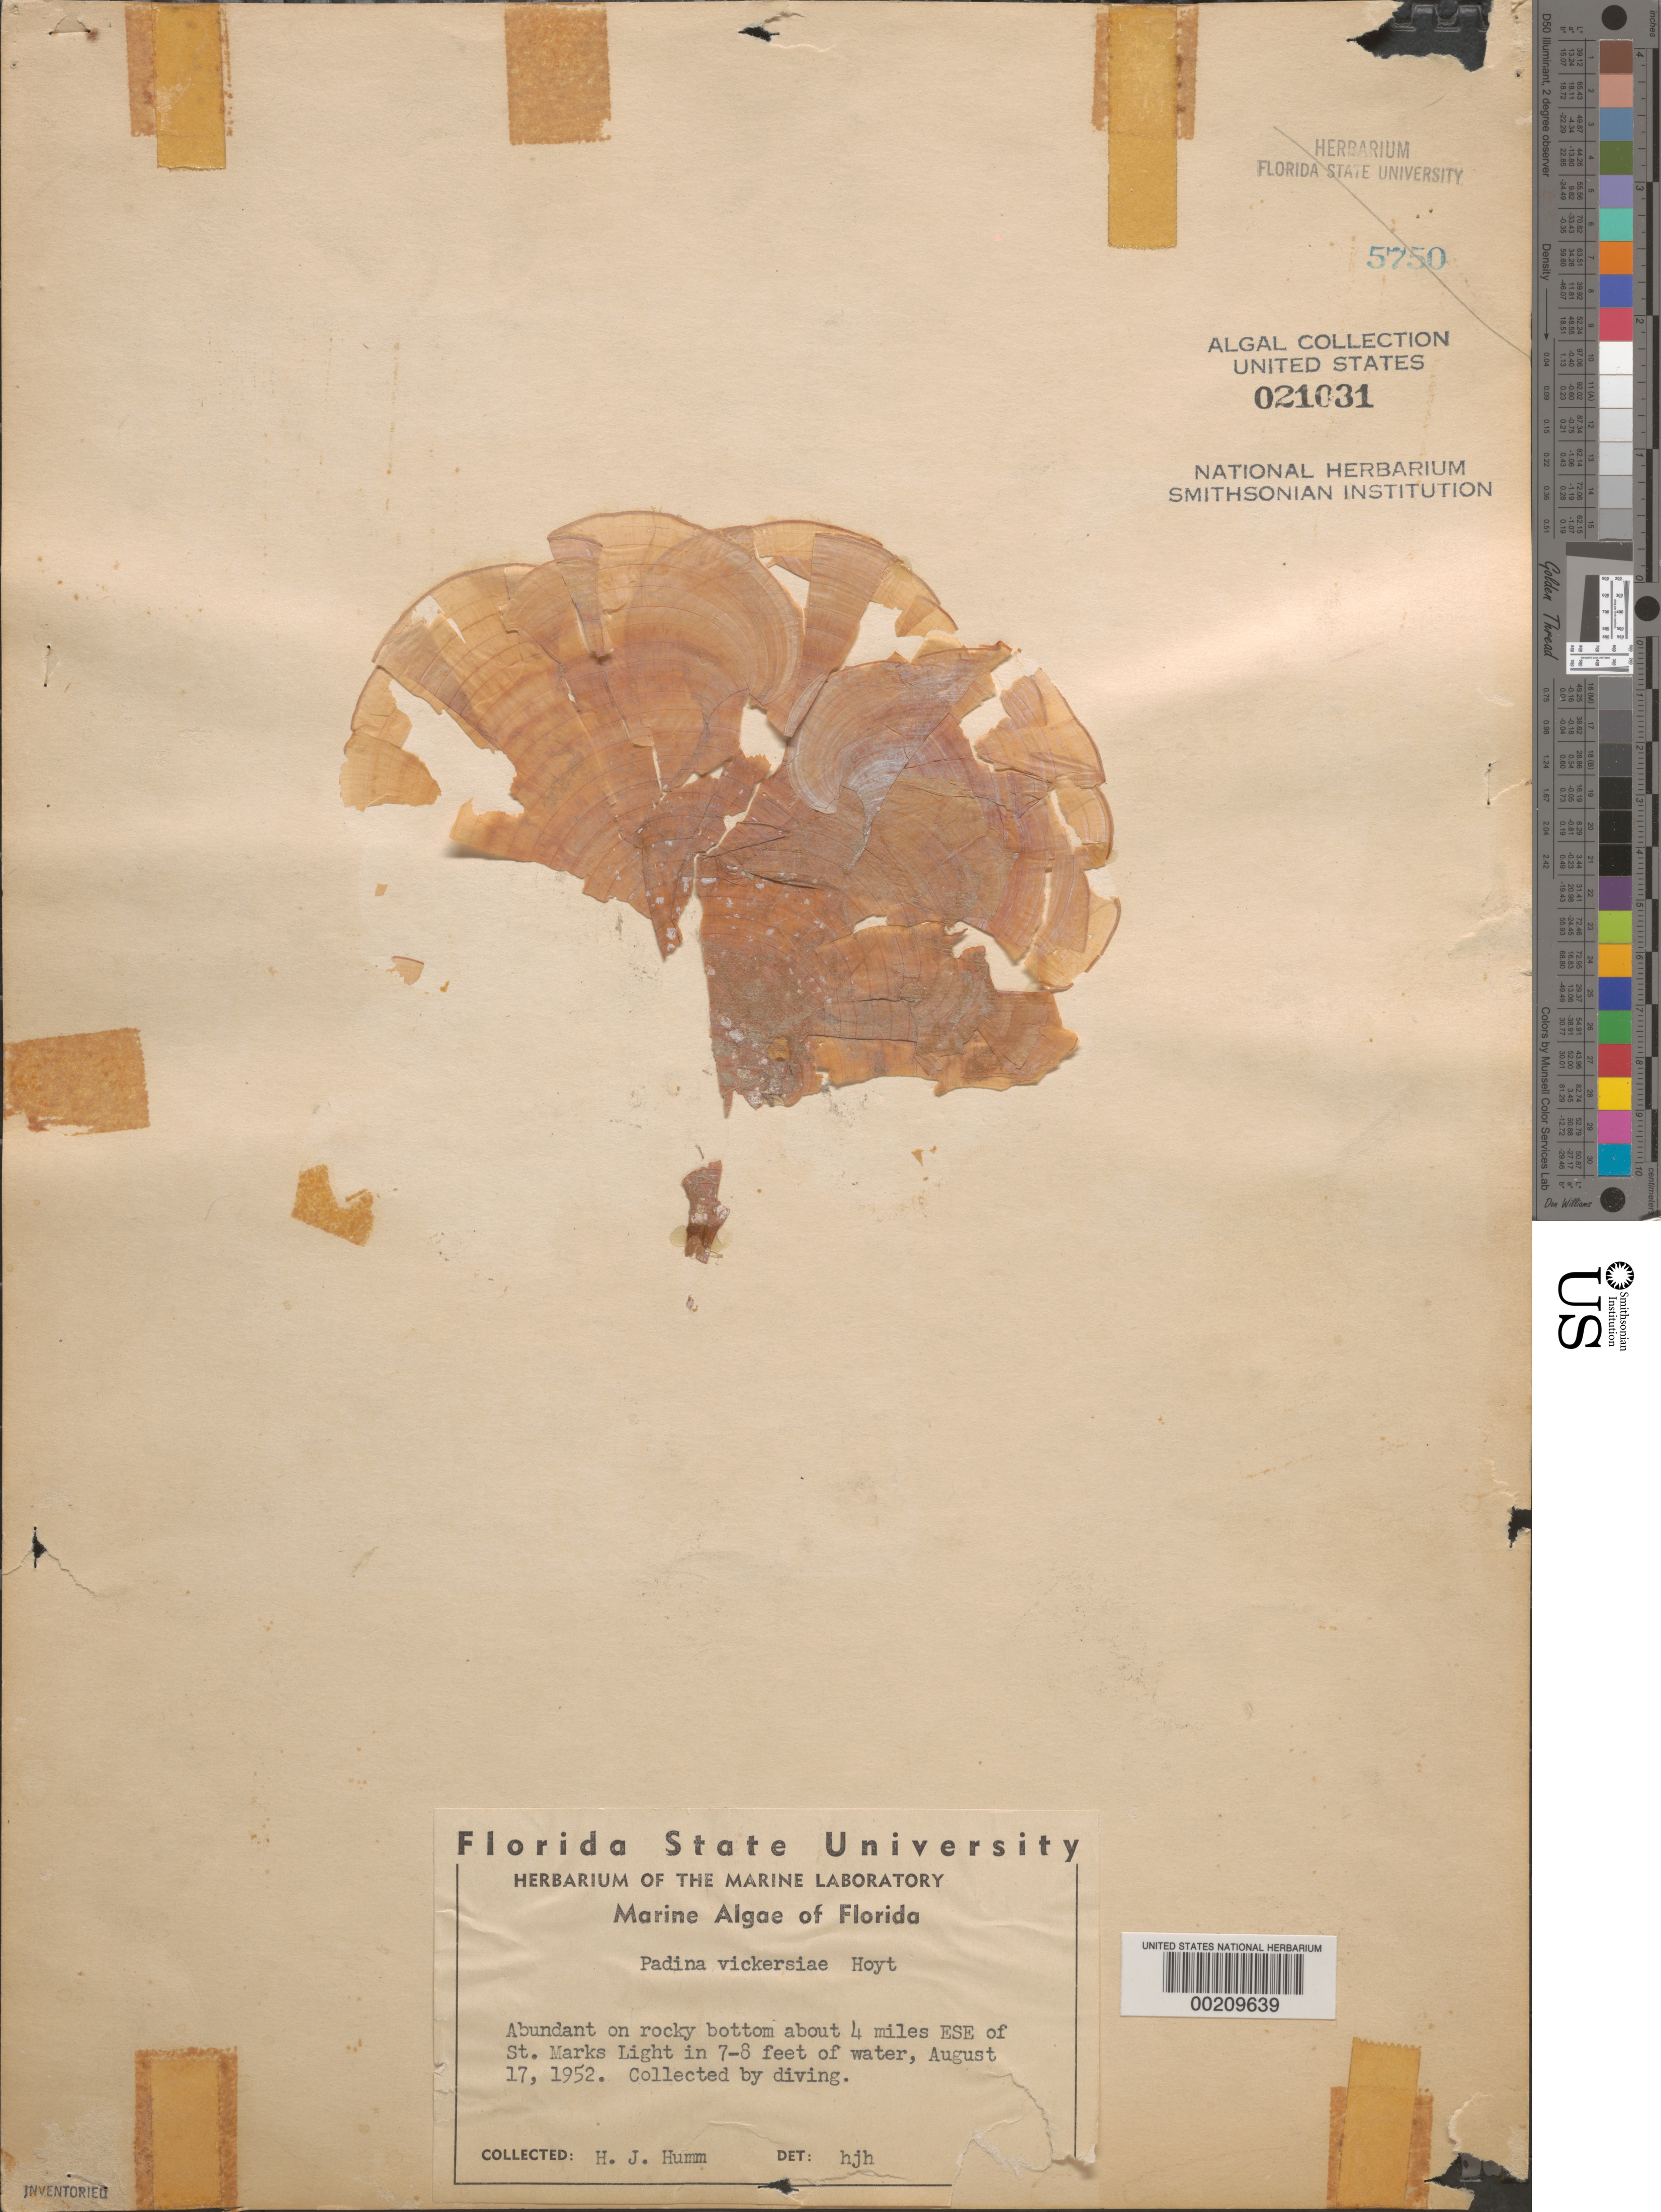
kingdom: Chromista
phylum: Ochrophyta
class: Phaeophyceae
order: Dictyotales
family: Dictyotaceae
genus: Padina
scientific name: Padina gymnospora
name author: (Kütz.) O.G. Sond.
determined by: Algae name updating Project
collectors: H. J. Humm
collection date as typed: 17 Aug 1952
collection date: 1952-08-17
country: United States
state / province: Florida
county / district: Wakulla County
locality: Ca. 4 miles east southeast of St. Marks Light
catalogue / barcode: US 21031